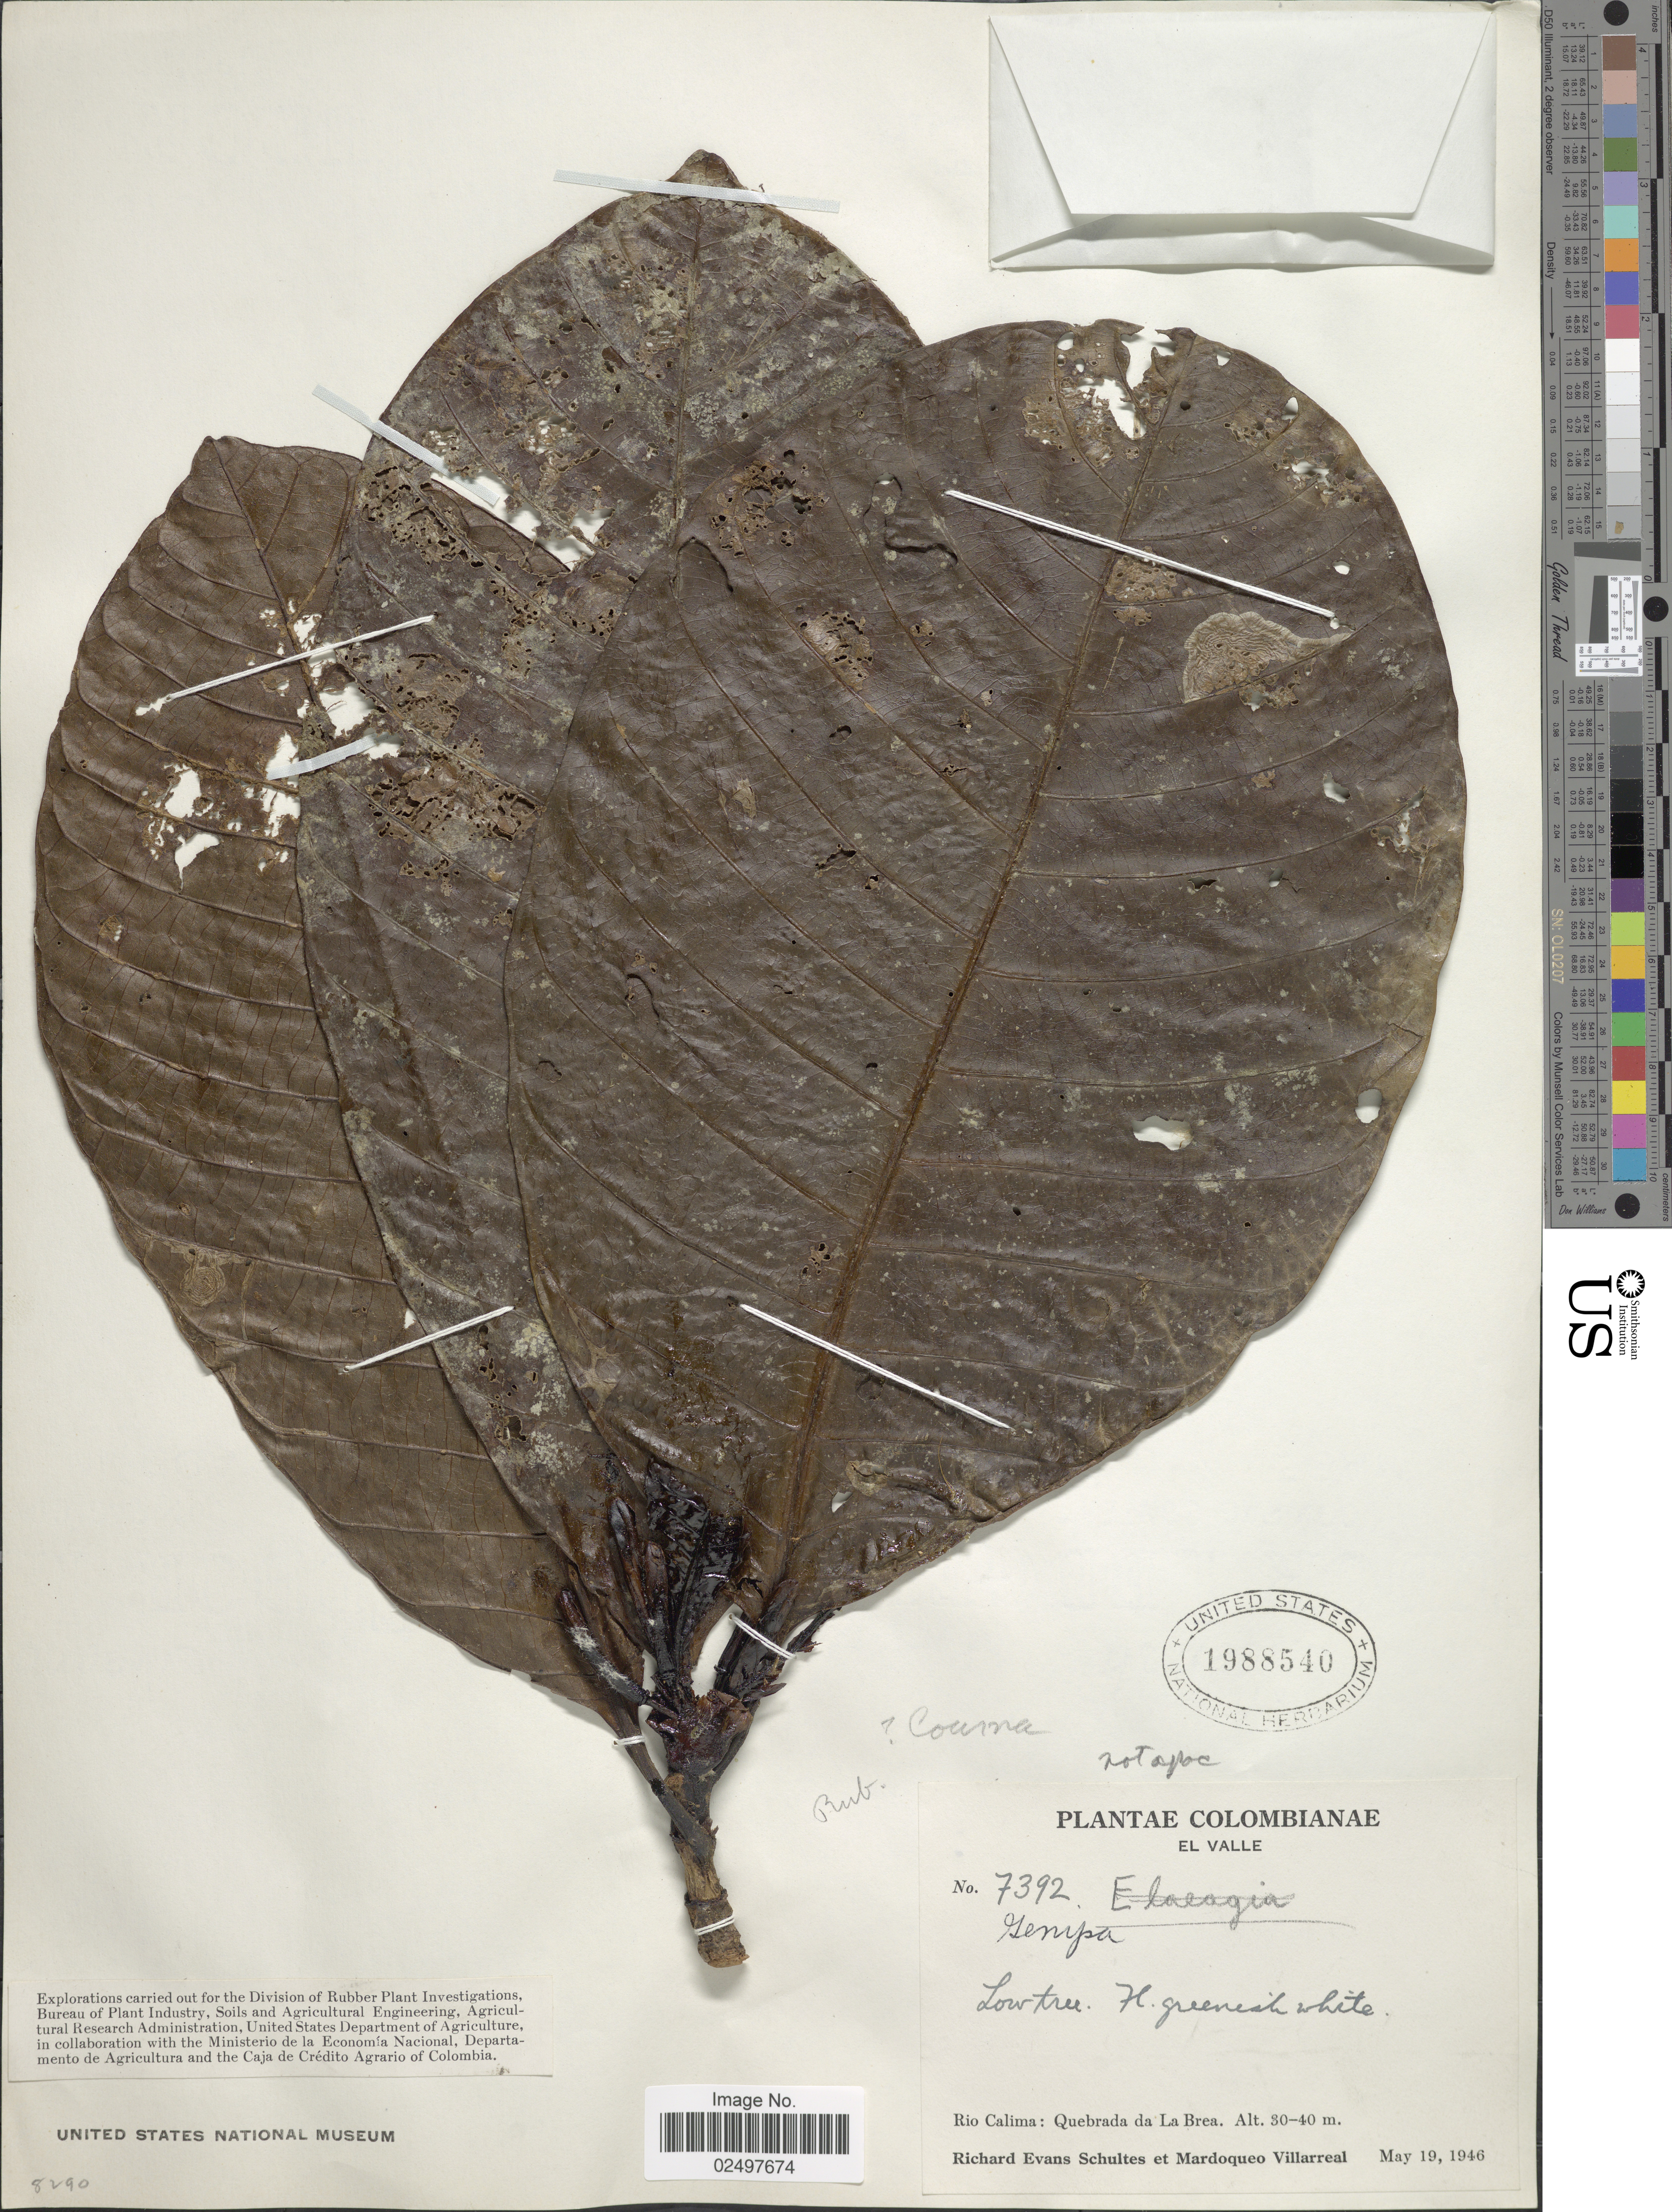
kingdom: Plantae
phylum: Tracheophyta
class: Magnoliopsida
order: Gentianales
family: Rubiaceae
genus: Genipa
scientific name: Genipa sp.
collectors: R. E. Schultes & M. Villarreal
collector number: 7392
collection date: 1946-05-19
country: Colombia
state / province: Valle del Cauca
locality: El Valle, Rio Calima: Quebrada da La Brea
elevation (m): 30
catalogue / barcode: US 1988540